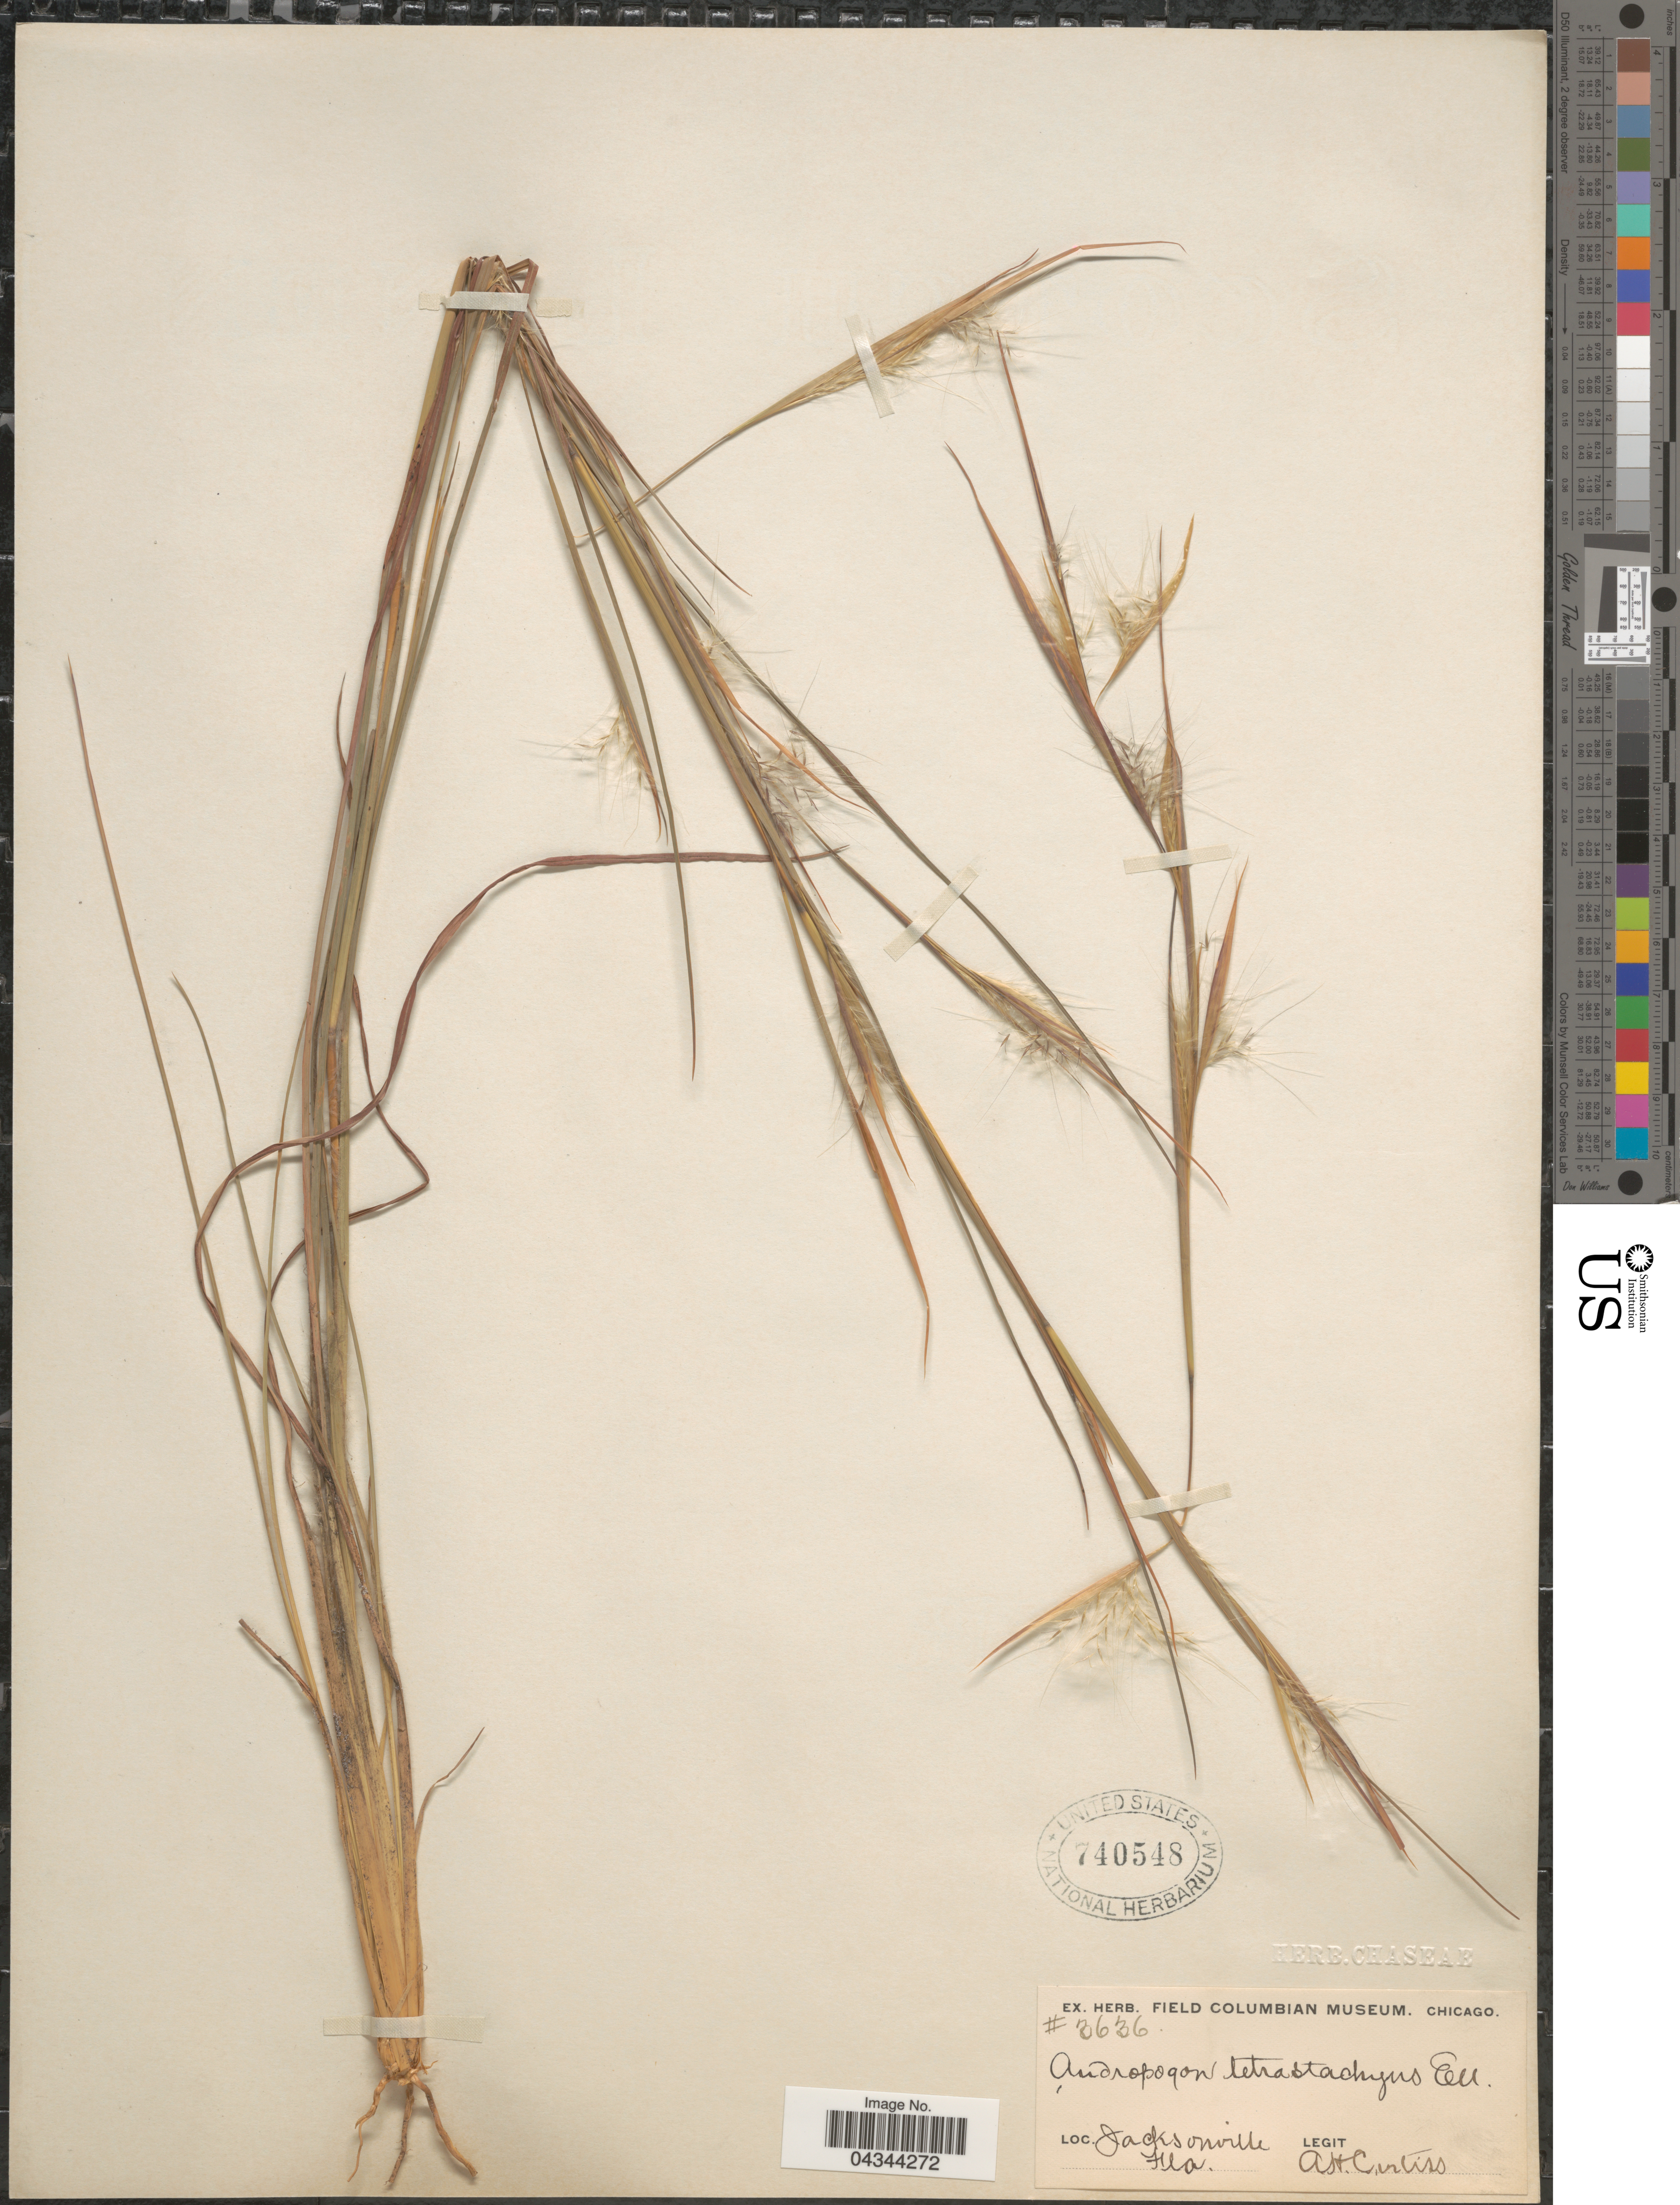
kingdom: Plantae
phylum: Tracheophyta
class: Liliopsida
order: Poales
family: Poaceae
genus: Andropogon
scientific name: Andropogon virginicus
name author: L.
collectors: A. H. Curtiss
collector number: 3636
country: United States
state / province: Florida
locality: Jacksonville.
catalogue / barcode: US 740548